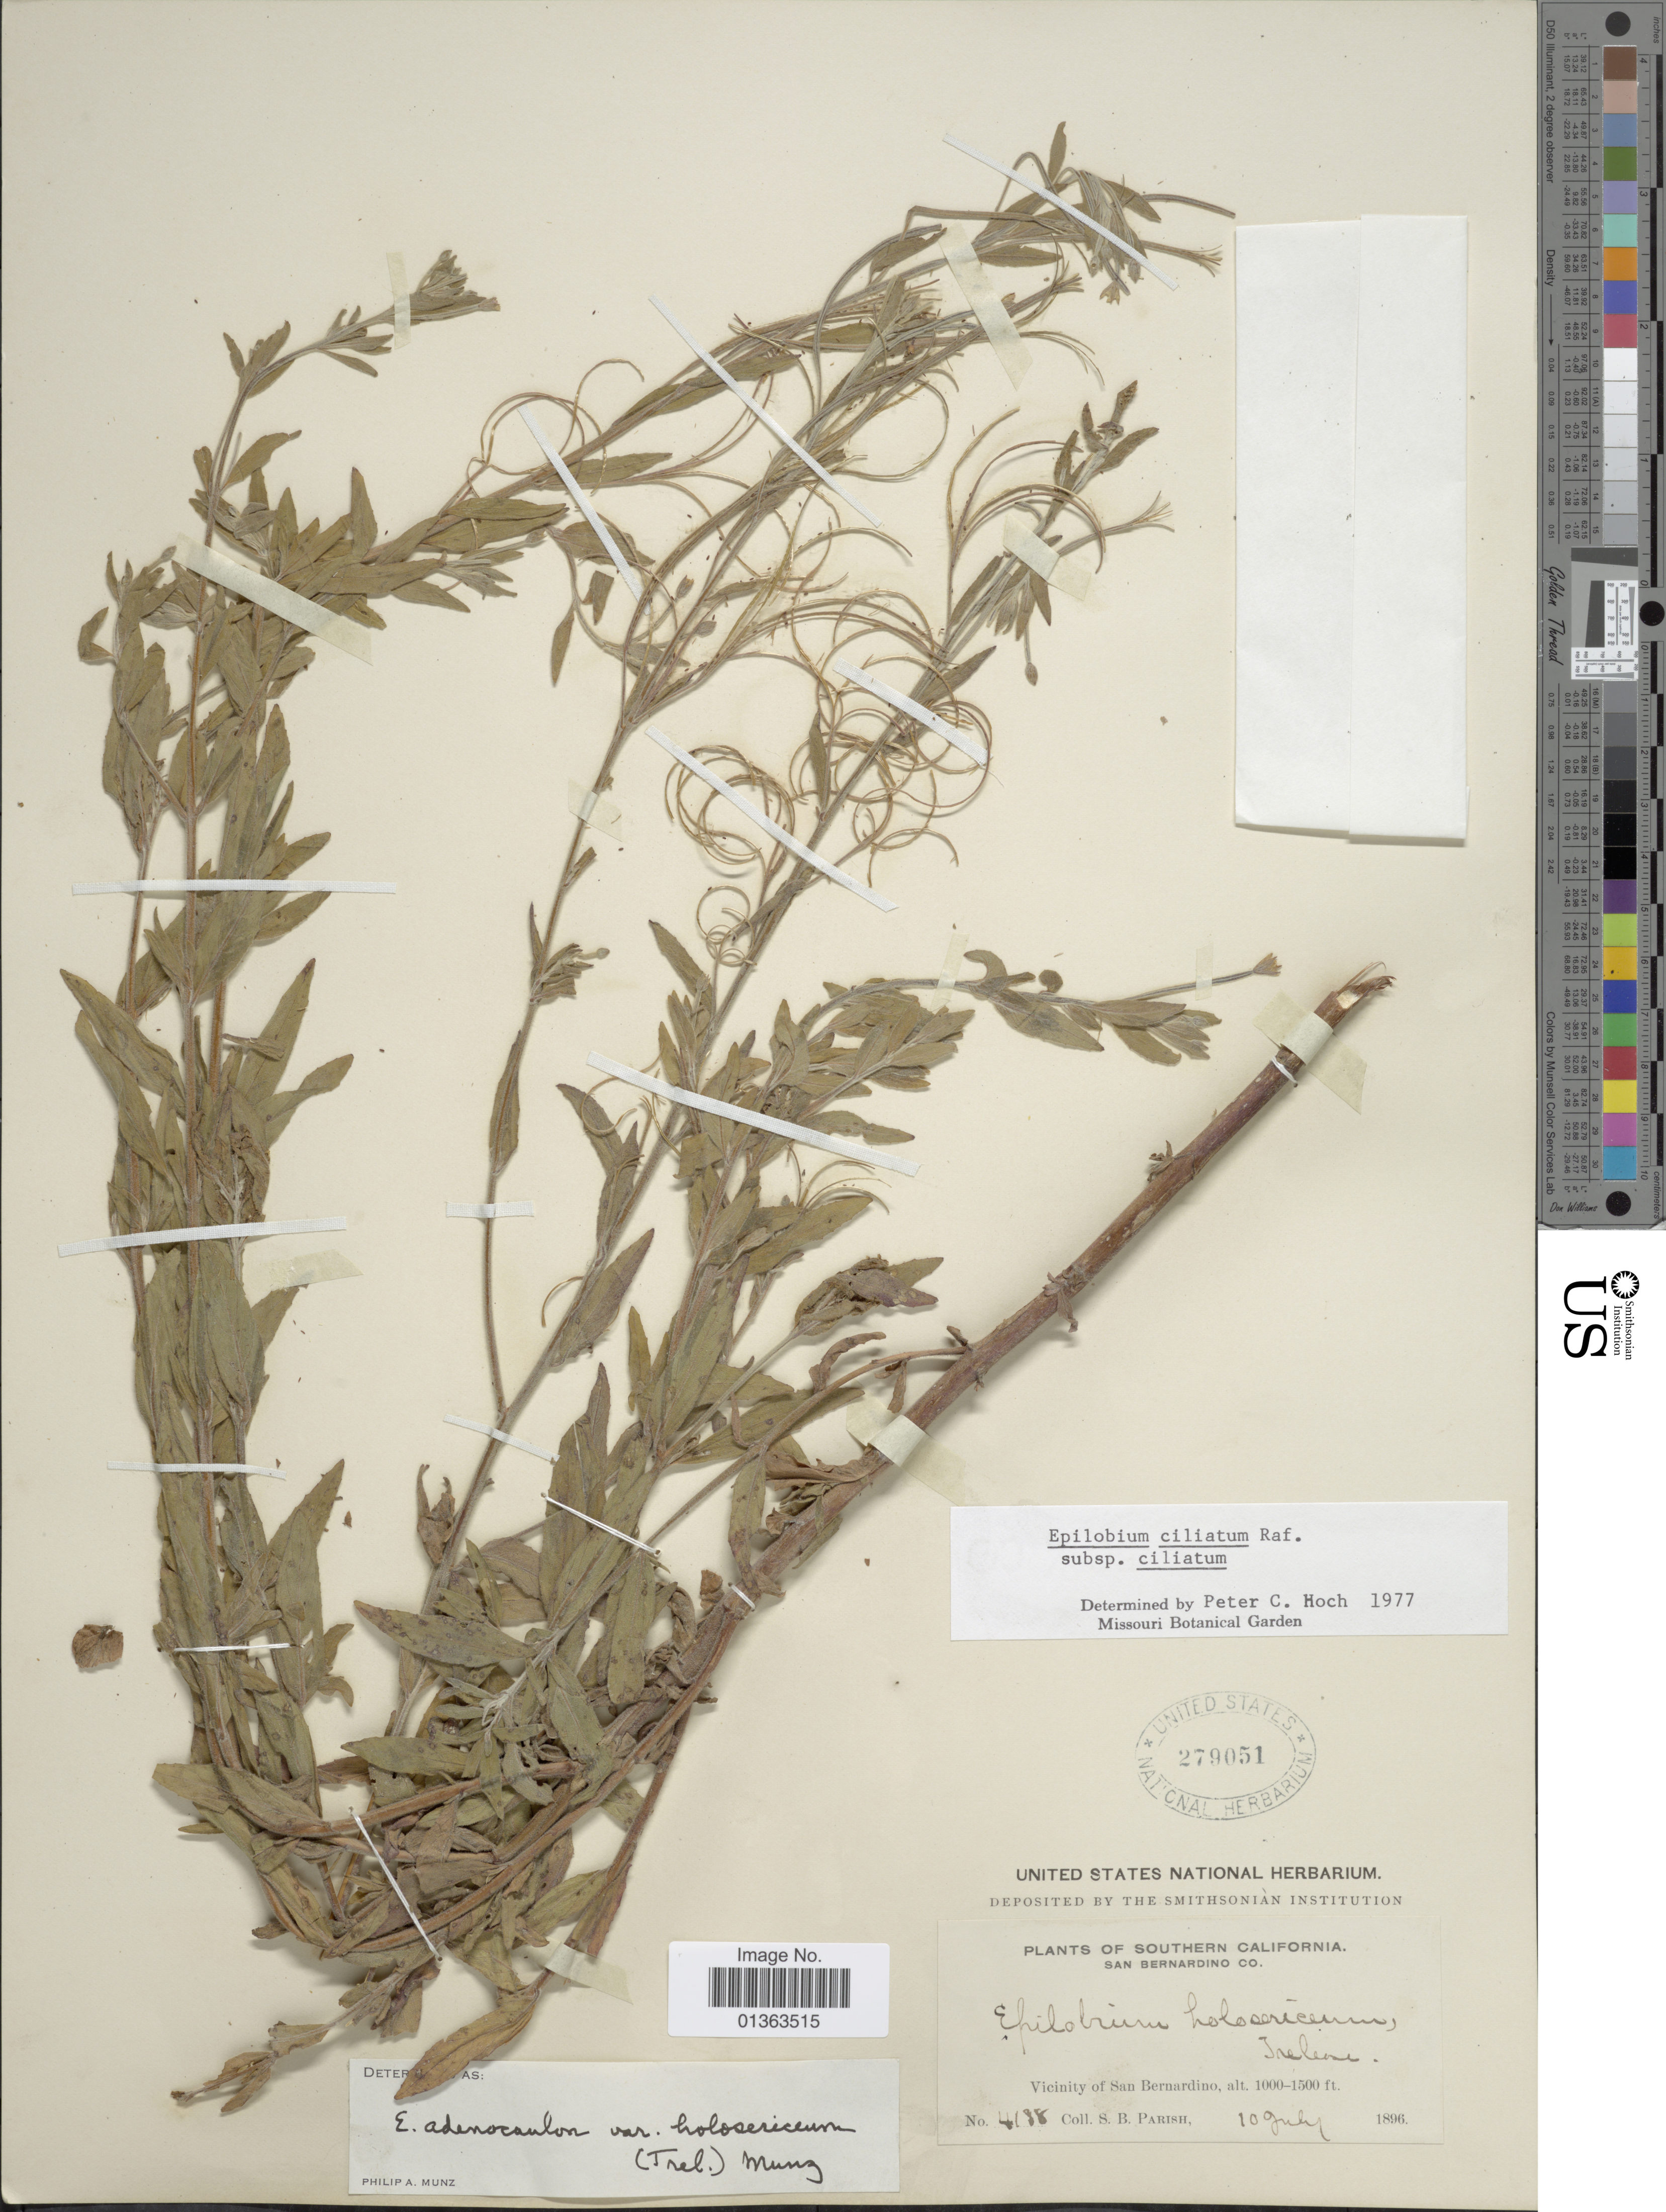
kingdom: Plantae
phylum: Tracheophyta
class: Magnoliopsida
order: Myrtales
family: Onagraceae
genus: Epilobium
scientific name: Epilobium ciliatum subsp. ciliatum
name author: Raf.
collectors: S. B. Parish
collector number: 4188*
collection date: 1896-07-10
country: United States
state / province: California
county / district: San Bernardino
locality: Southern California. San Bernardino Co. Vicinity of San Bernardino.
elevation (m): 305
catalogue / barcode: US 279051